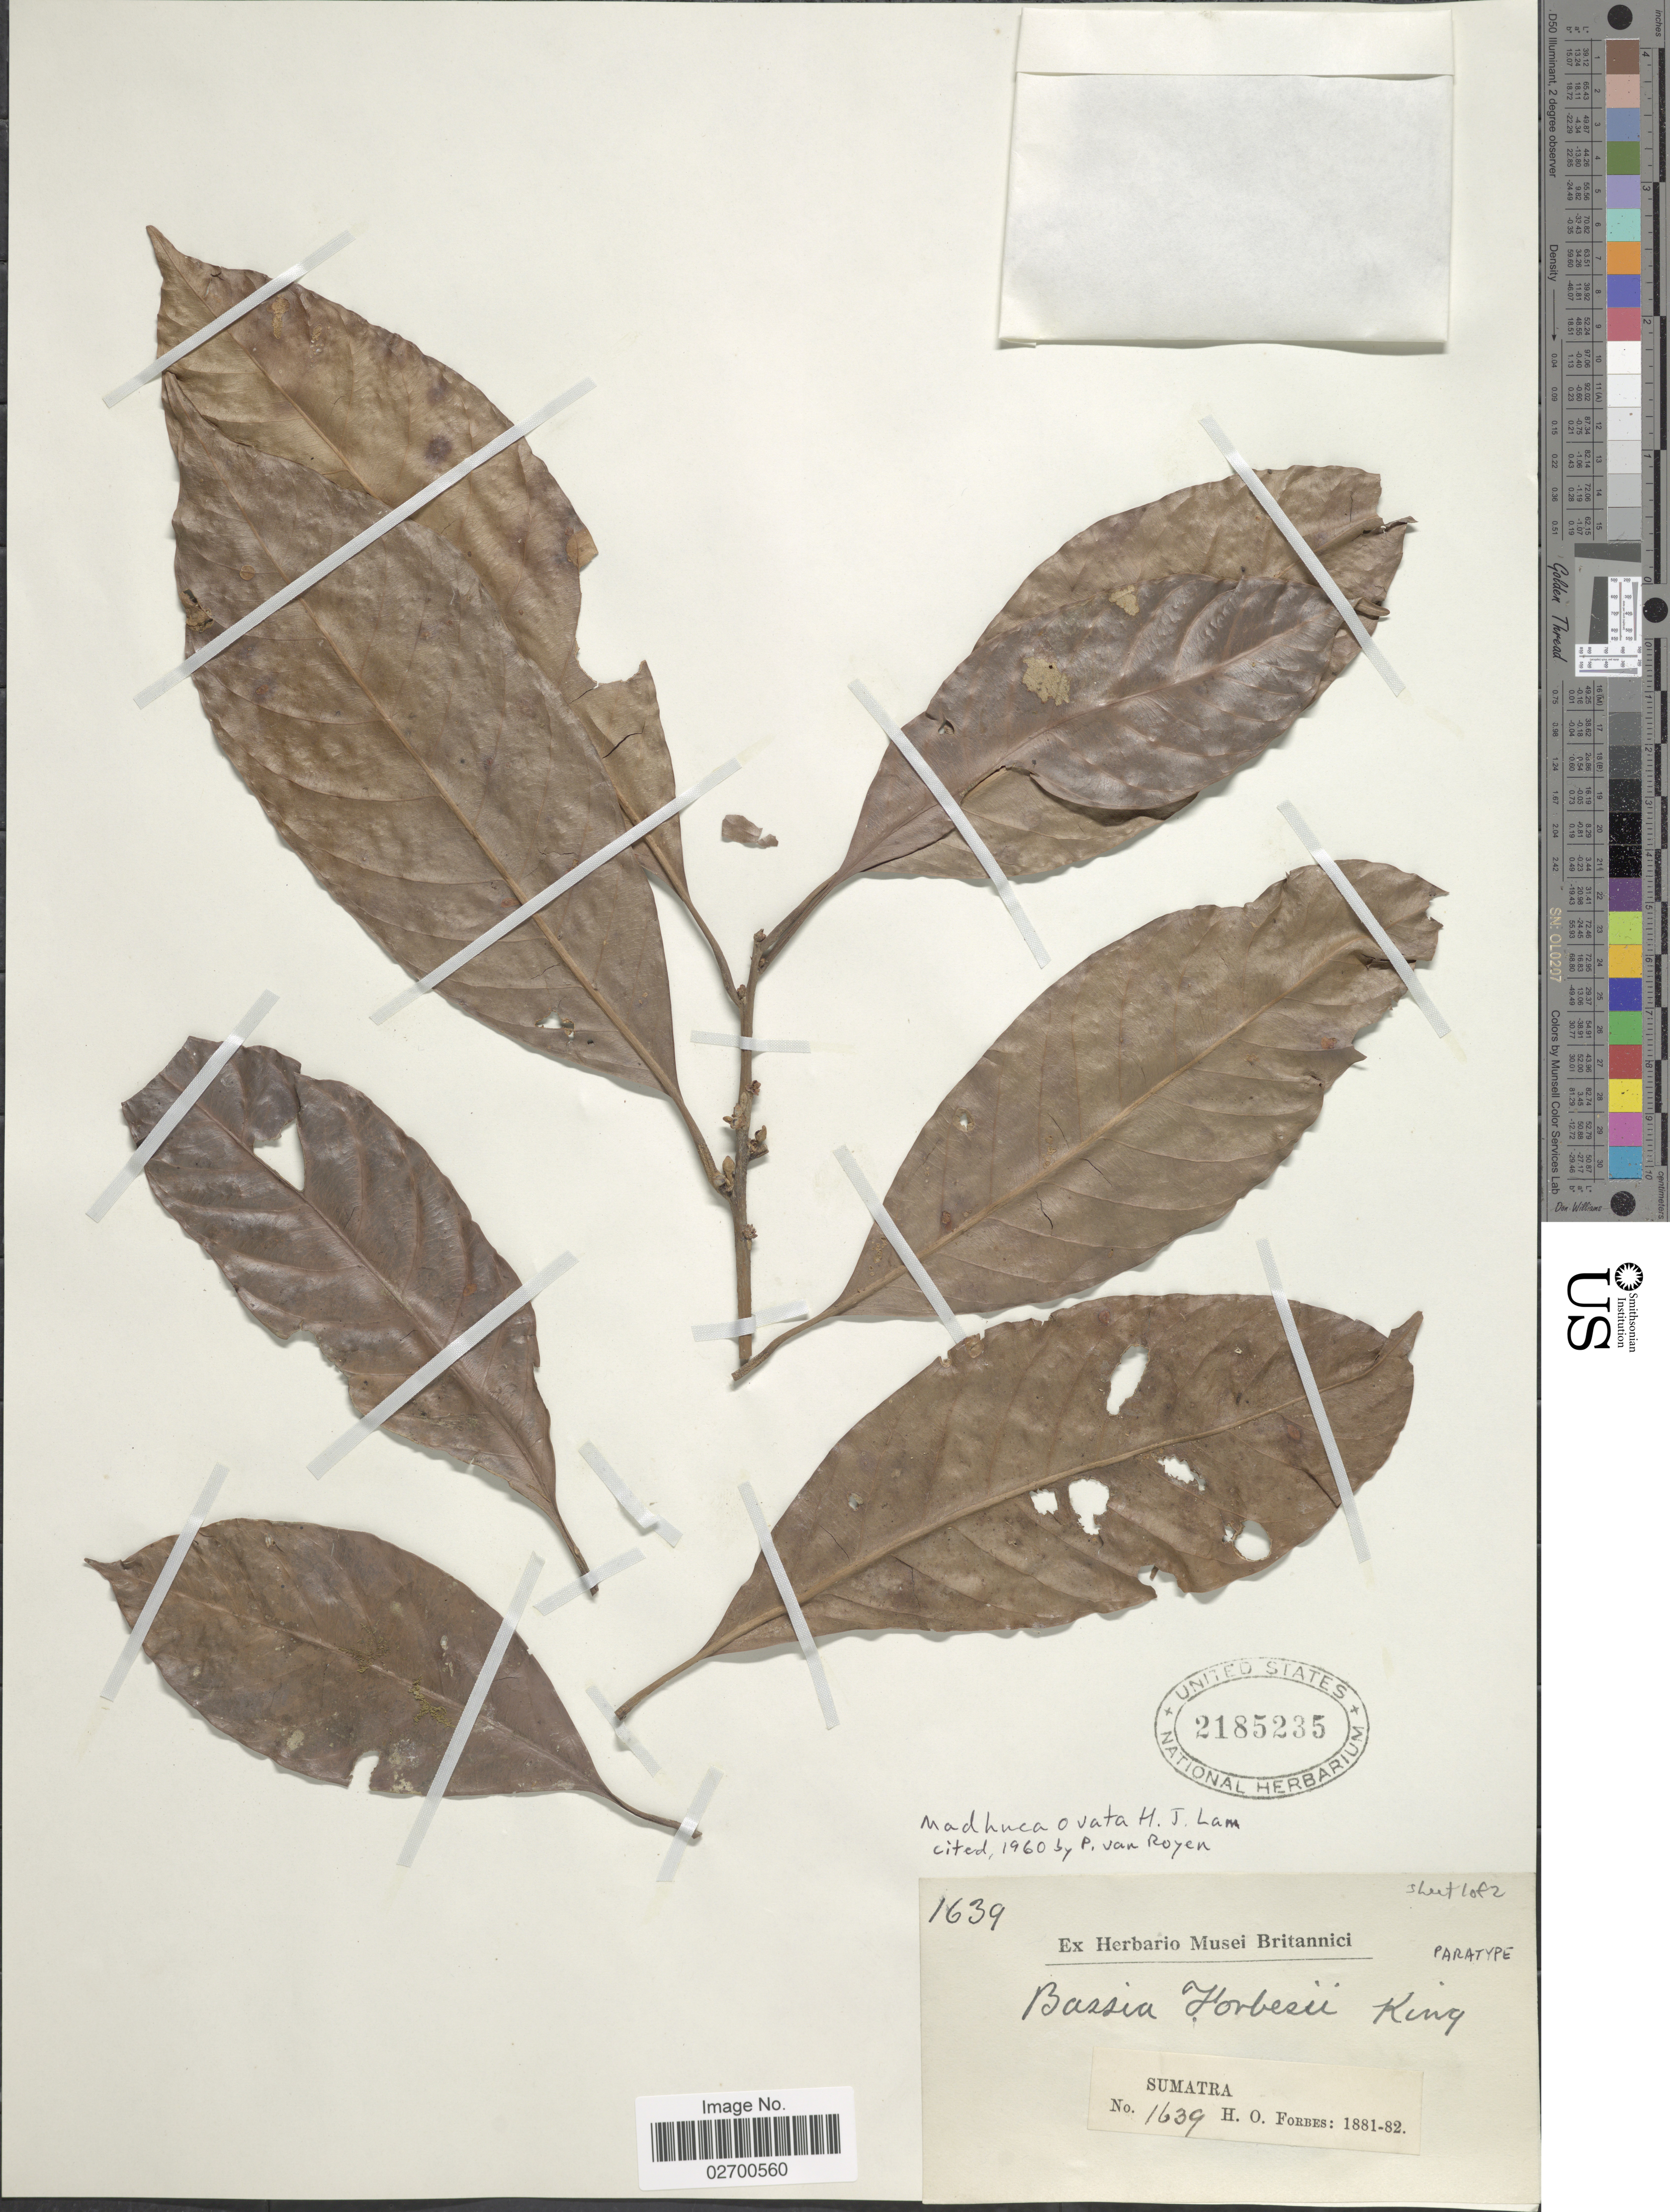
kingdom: Plantae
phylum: Tracheophyta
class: Magnoliopsida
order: Ericales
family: Sapotaceae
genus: Madhuca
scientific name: Madhuca ovata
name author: H.J. Lam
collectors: H. O. Forbes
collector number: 1639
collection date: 1881/1882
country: Indonesia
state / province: Sumatra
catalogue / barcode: US 2185235